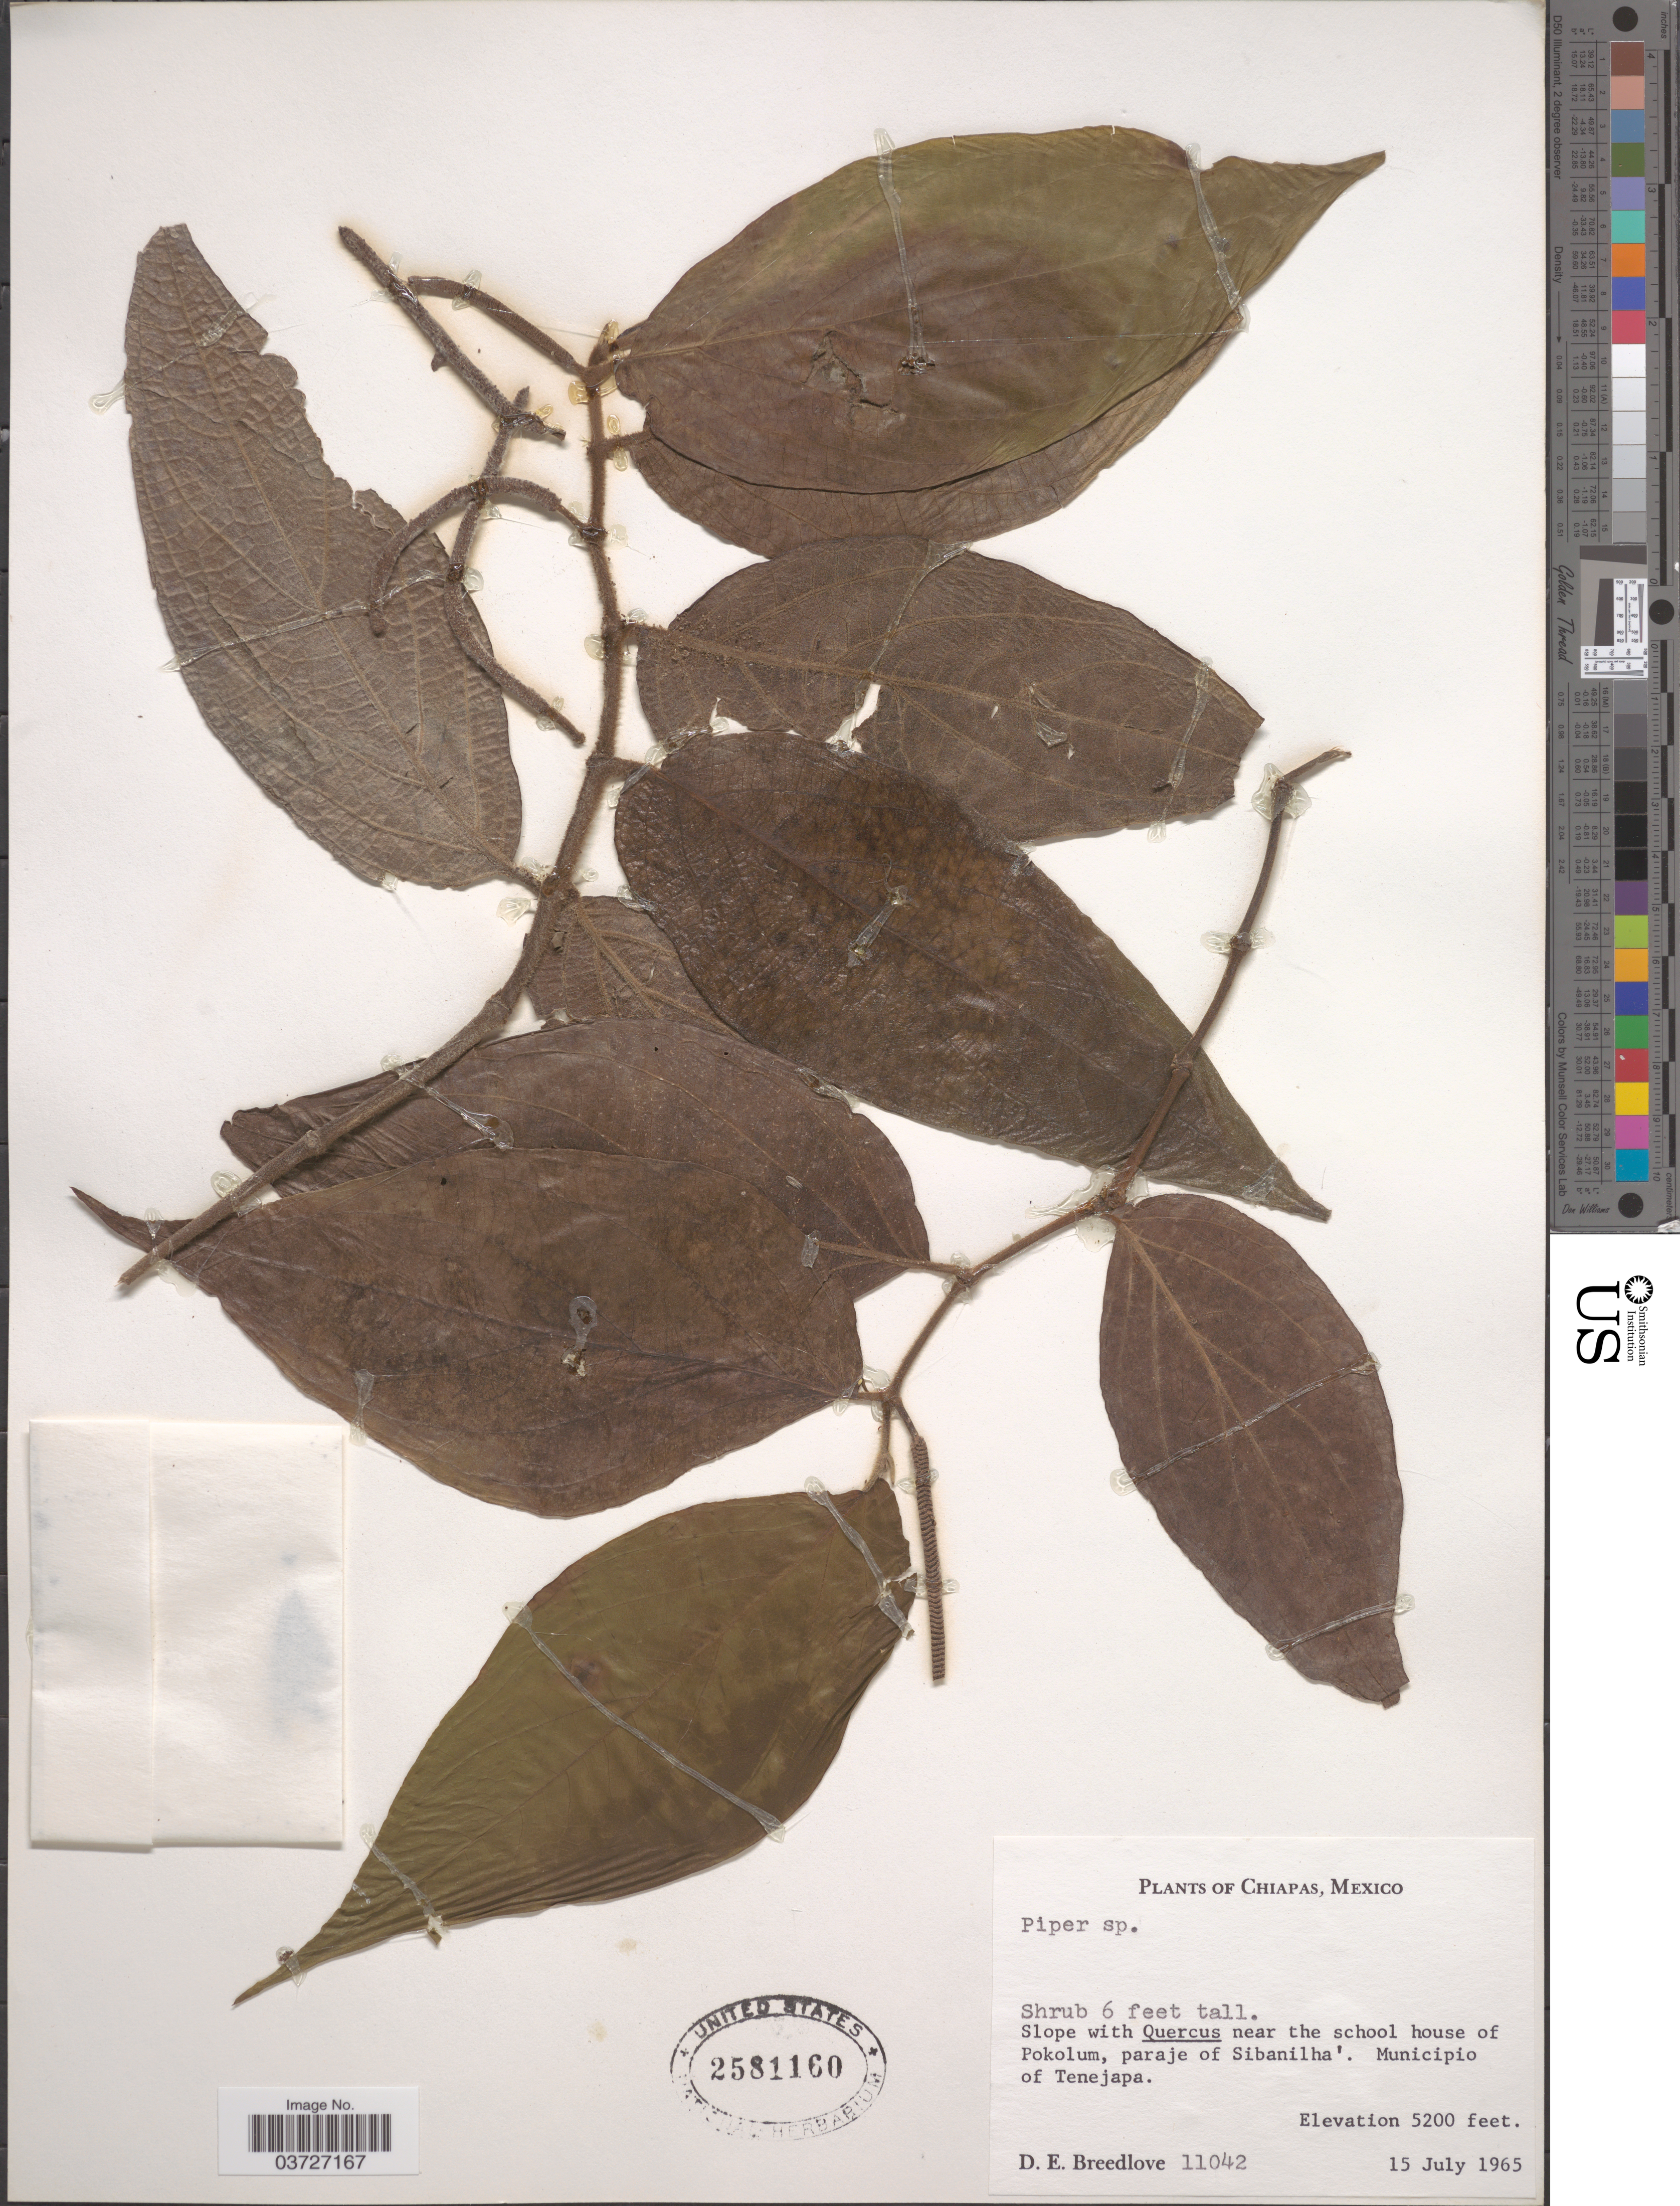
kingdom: Plantae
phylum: Tracheophyta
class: Magnoliopsida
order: Piperales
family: Piperaceae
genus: Piper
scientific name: Piper sp.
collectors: D. E. Breedlove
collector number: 11042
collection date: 1965-07-15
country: Mexico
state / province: Chiapas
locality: Near the school house of Pokolum, paraje of Sibanilha'. Municipio of Tenejapa.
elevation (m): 1585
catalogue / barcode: US 2581160